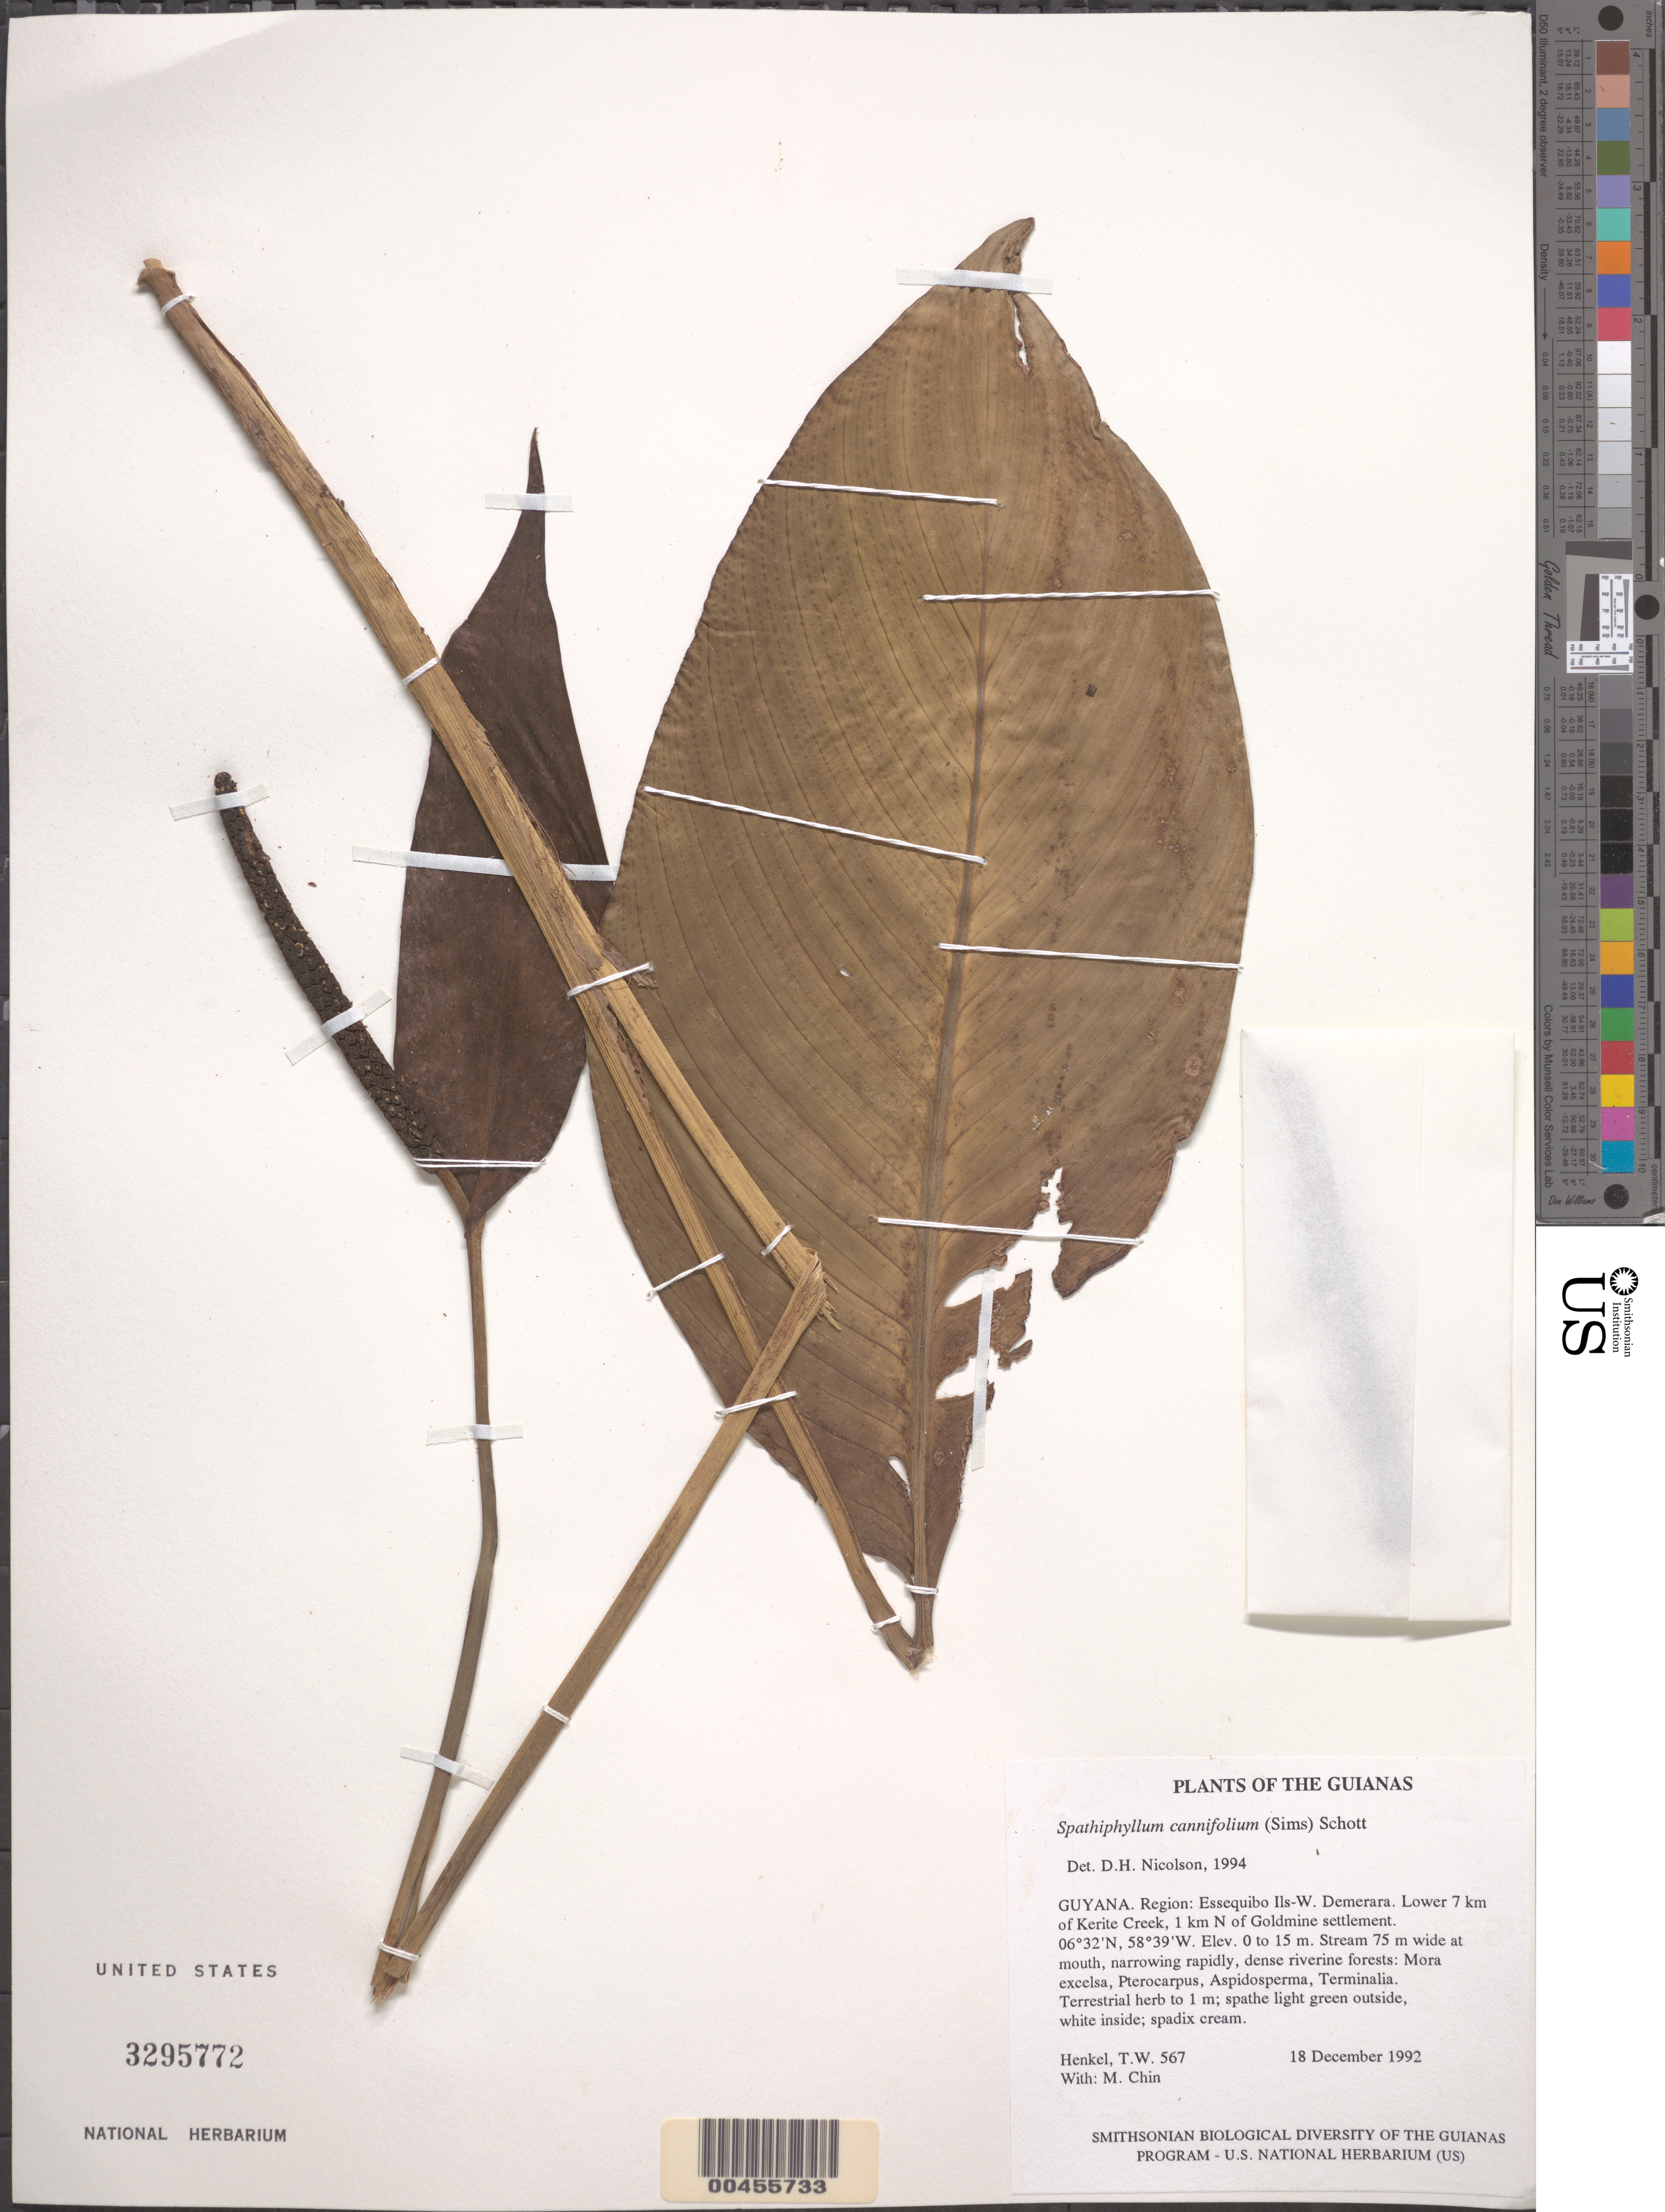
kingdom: Plantae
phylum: Tracheophyta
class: Liliopsida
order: Alismatales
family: Araceae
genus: Spathiphyllum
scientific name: Spathiphyllum cannifolium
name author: (Dryand. ex Sims) Schott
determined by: Nicolson, Dan H.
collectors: T. Henkel & M. Chin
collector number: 567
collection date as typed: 18 December 1992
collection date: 1992-12-18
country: Guyana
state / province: Essequibo Isl-W. Demerara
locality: Lower 7 km of Kerite Creek, 1 km N of Goldmine settlement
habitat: Stream 75 m wide at mouth, narrowing rapidly, dense riverine forests: Mora excelsa, Pterocarpus, Aspidosperma, Terminalia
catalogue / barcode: US 3295772